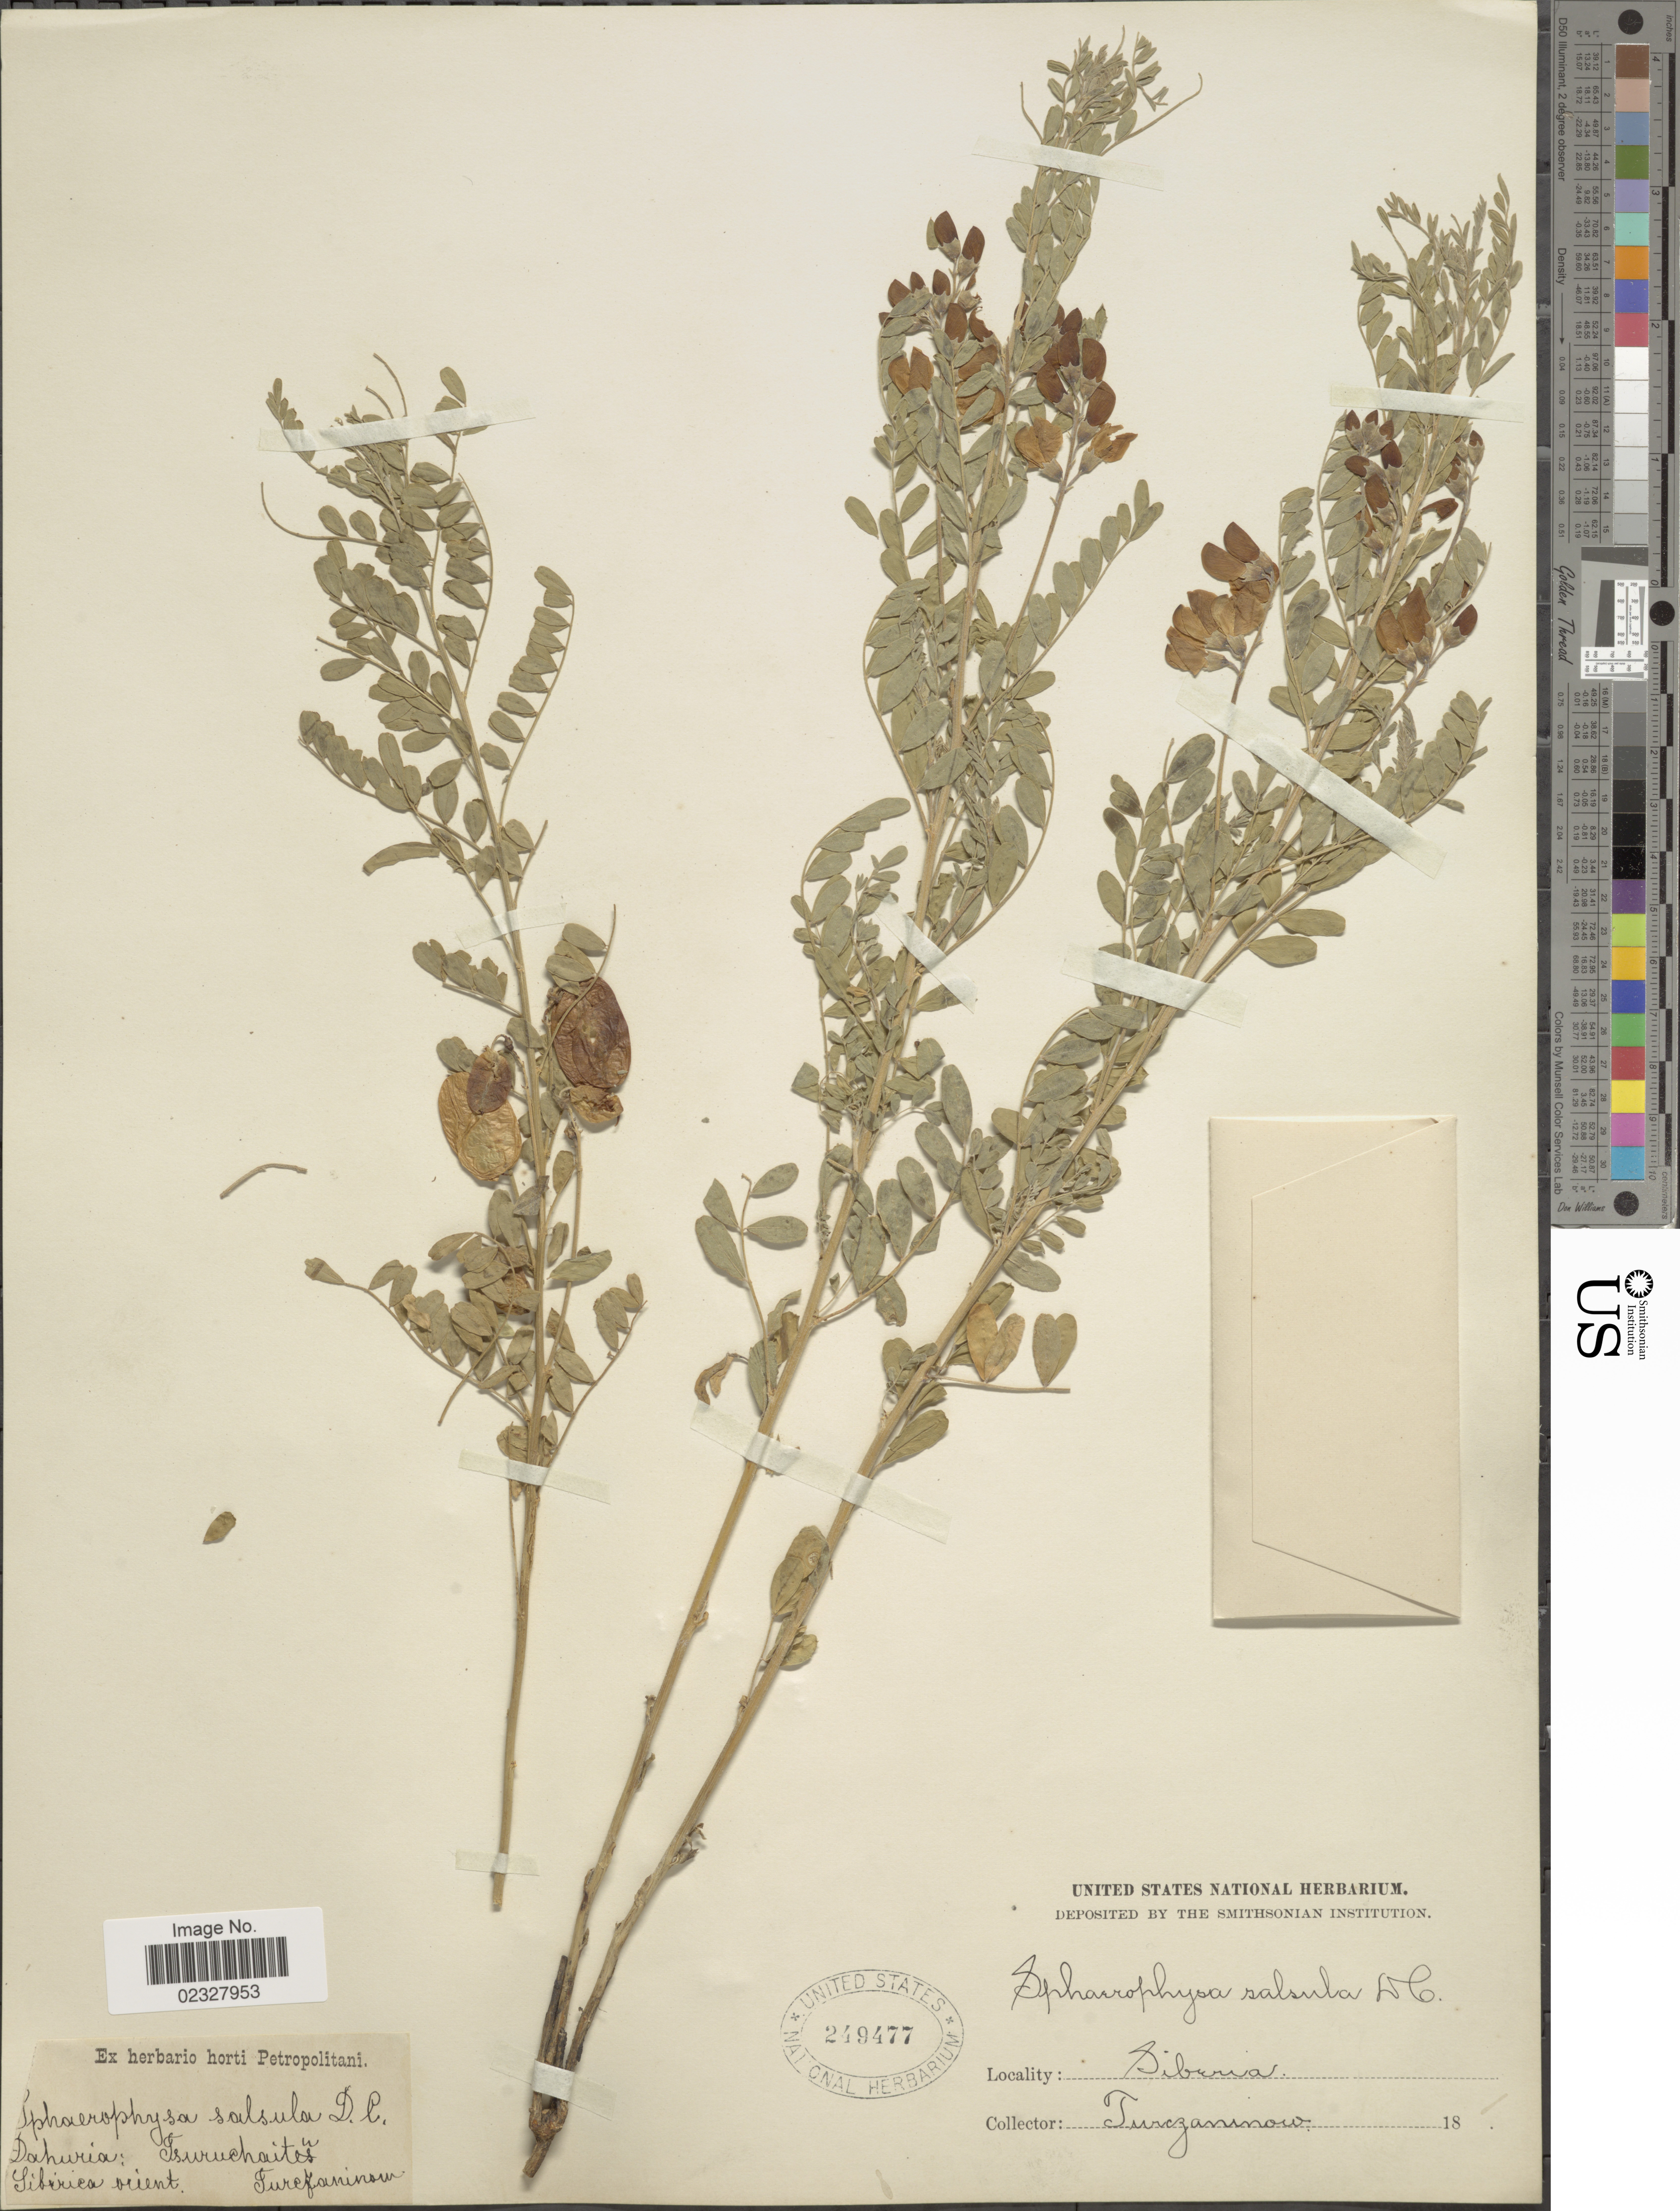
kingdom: Plantae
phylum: Tracheophyta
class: Magnoliopsida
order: Fabales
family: Fabaceae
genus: Sphaerophysa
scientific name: Sphaerophysa salsula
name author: (Pall.) DC.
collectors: Turczaninow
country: Russian Federation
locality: Dahuria: Tsuruchaiteu, Sibirica Orient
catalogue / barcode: US 249477